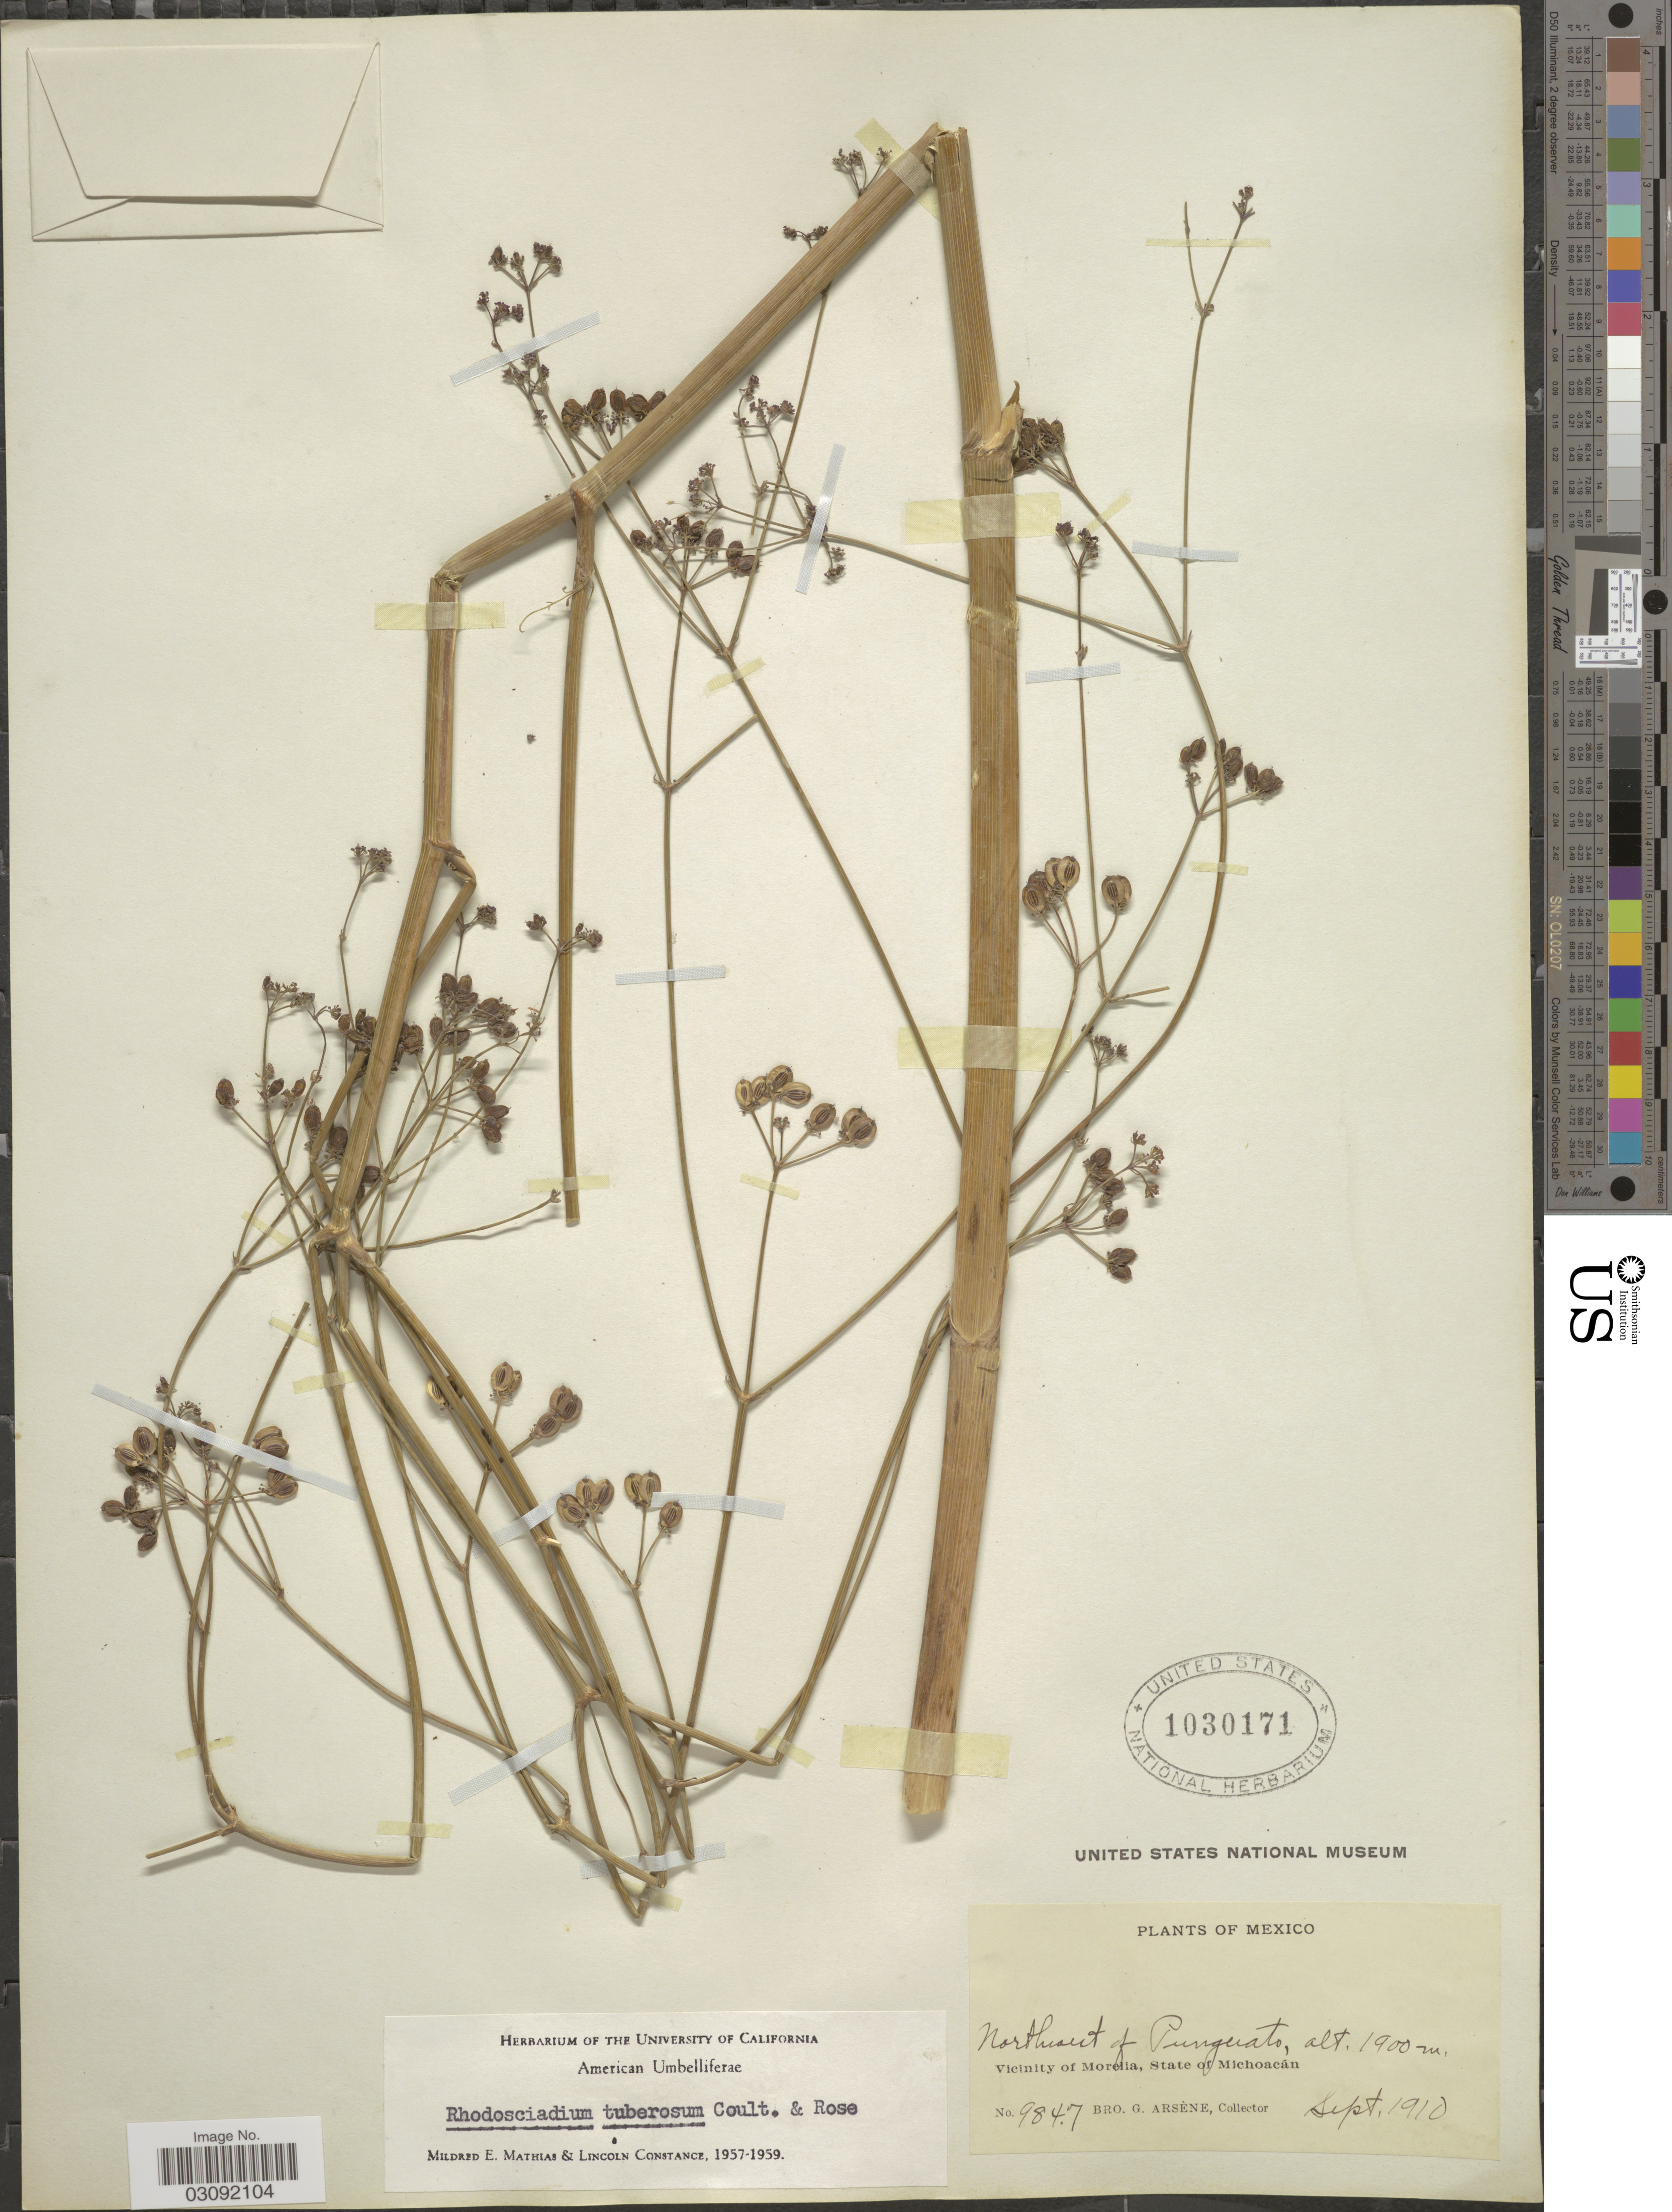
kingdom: Plantae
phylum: Tracheophyta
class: Magnoliopsida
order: Apiales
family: Apiaceae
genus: Rhodosciadium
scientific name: Rhodosciadium tuberosum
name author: (J.M. Coult. & Rose) Drude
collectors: Bro. G. Arsène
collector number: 9847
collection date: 1910-09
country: Mexico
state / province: Michoacán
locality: Northwest of Punguato. Vicinity of Morelia, State of Michoacán.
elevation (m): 1900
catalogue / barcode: US 1030171